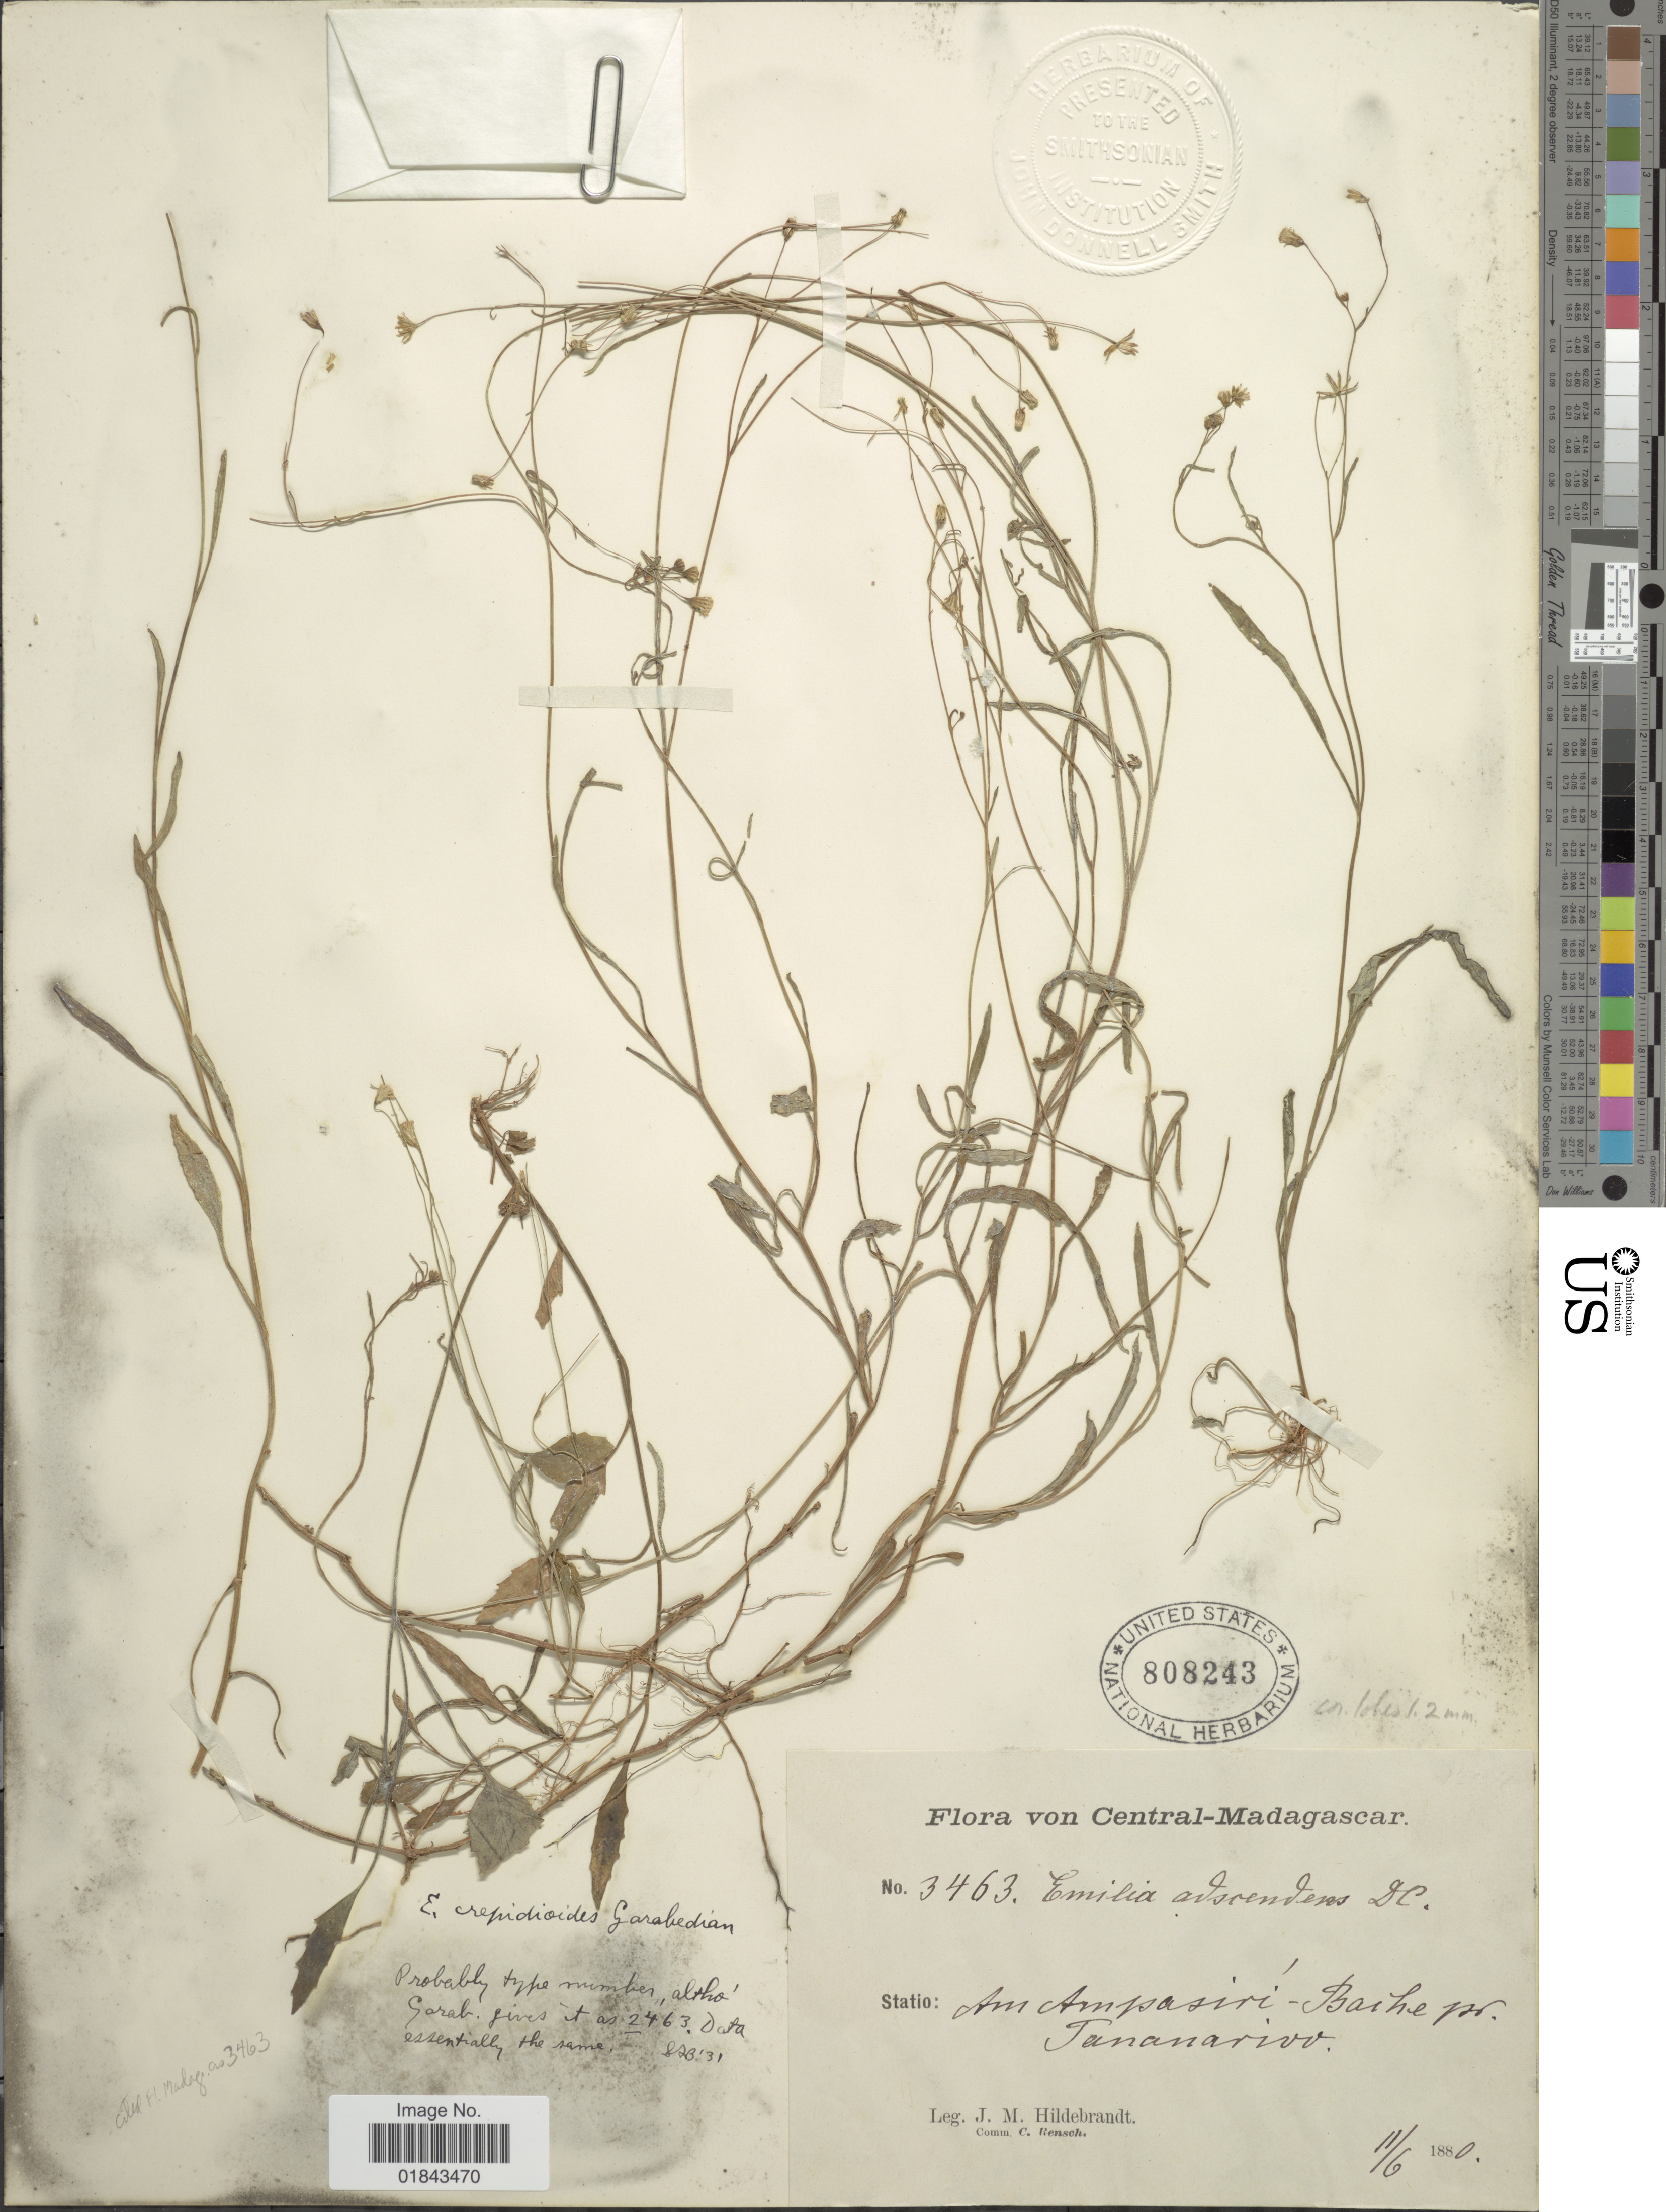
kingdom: Plantae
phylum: Tracheophyta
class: Magnoliopsida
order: Asterales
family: Asteraceae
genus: Emilia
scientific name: Emilia crepidioides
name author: Garab.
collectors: J. Hildebrandt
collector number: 3463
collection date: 1880-06-11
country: Madagascar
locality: Central-Madagascar, Am Ampasiri-Barhe [interpreted] pr. Tananrivo.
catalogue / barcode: US 808243